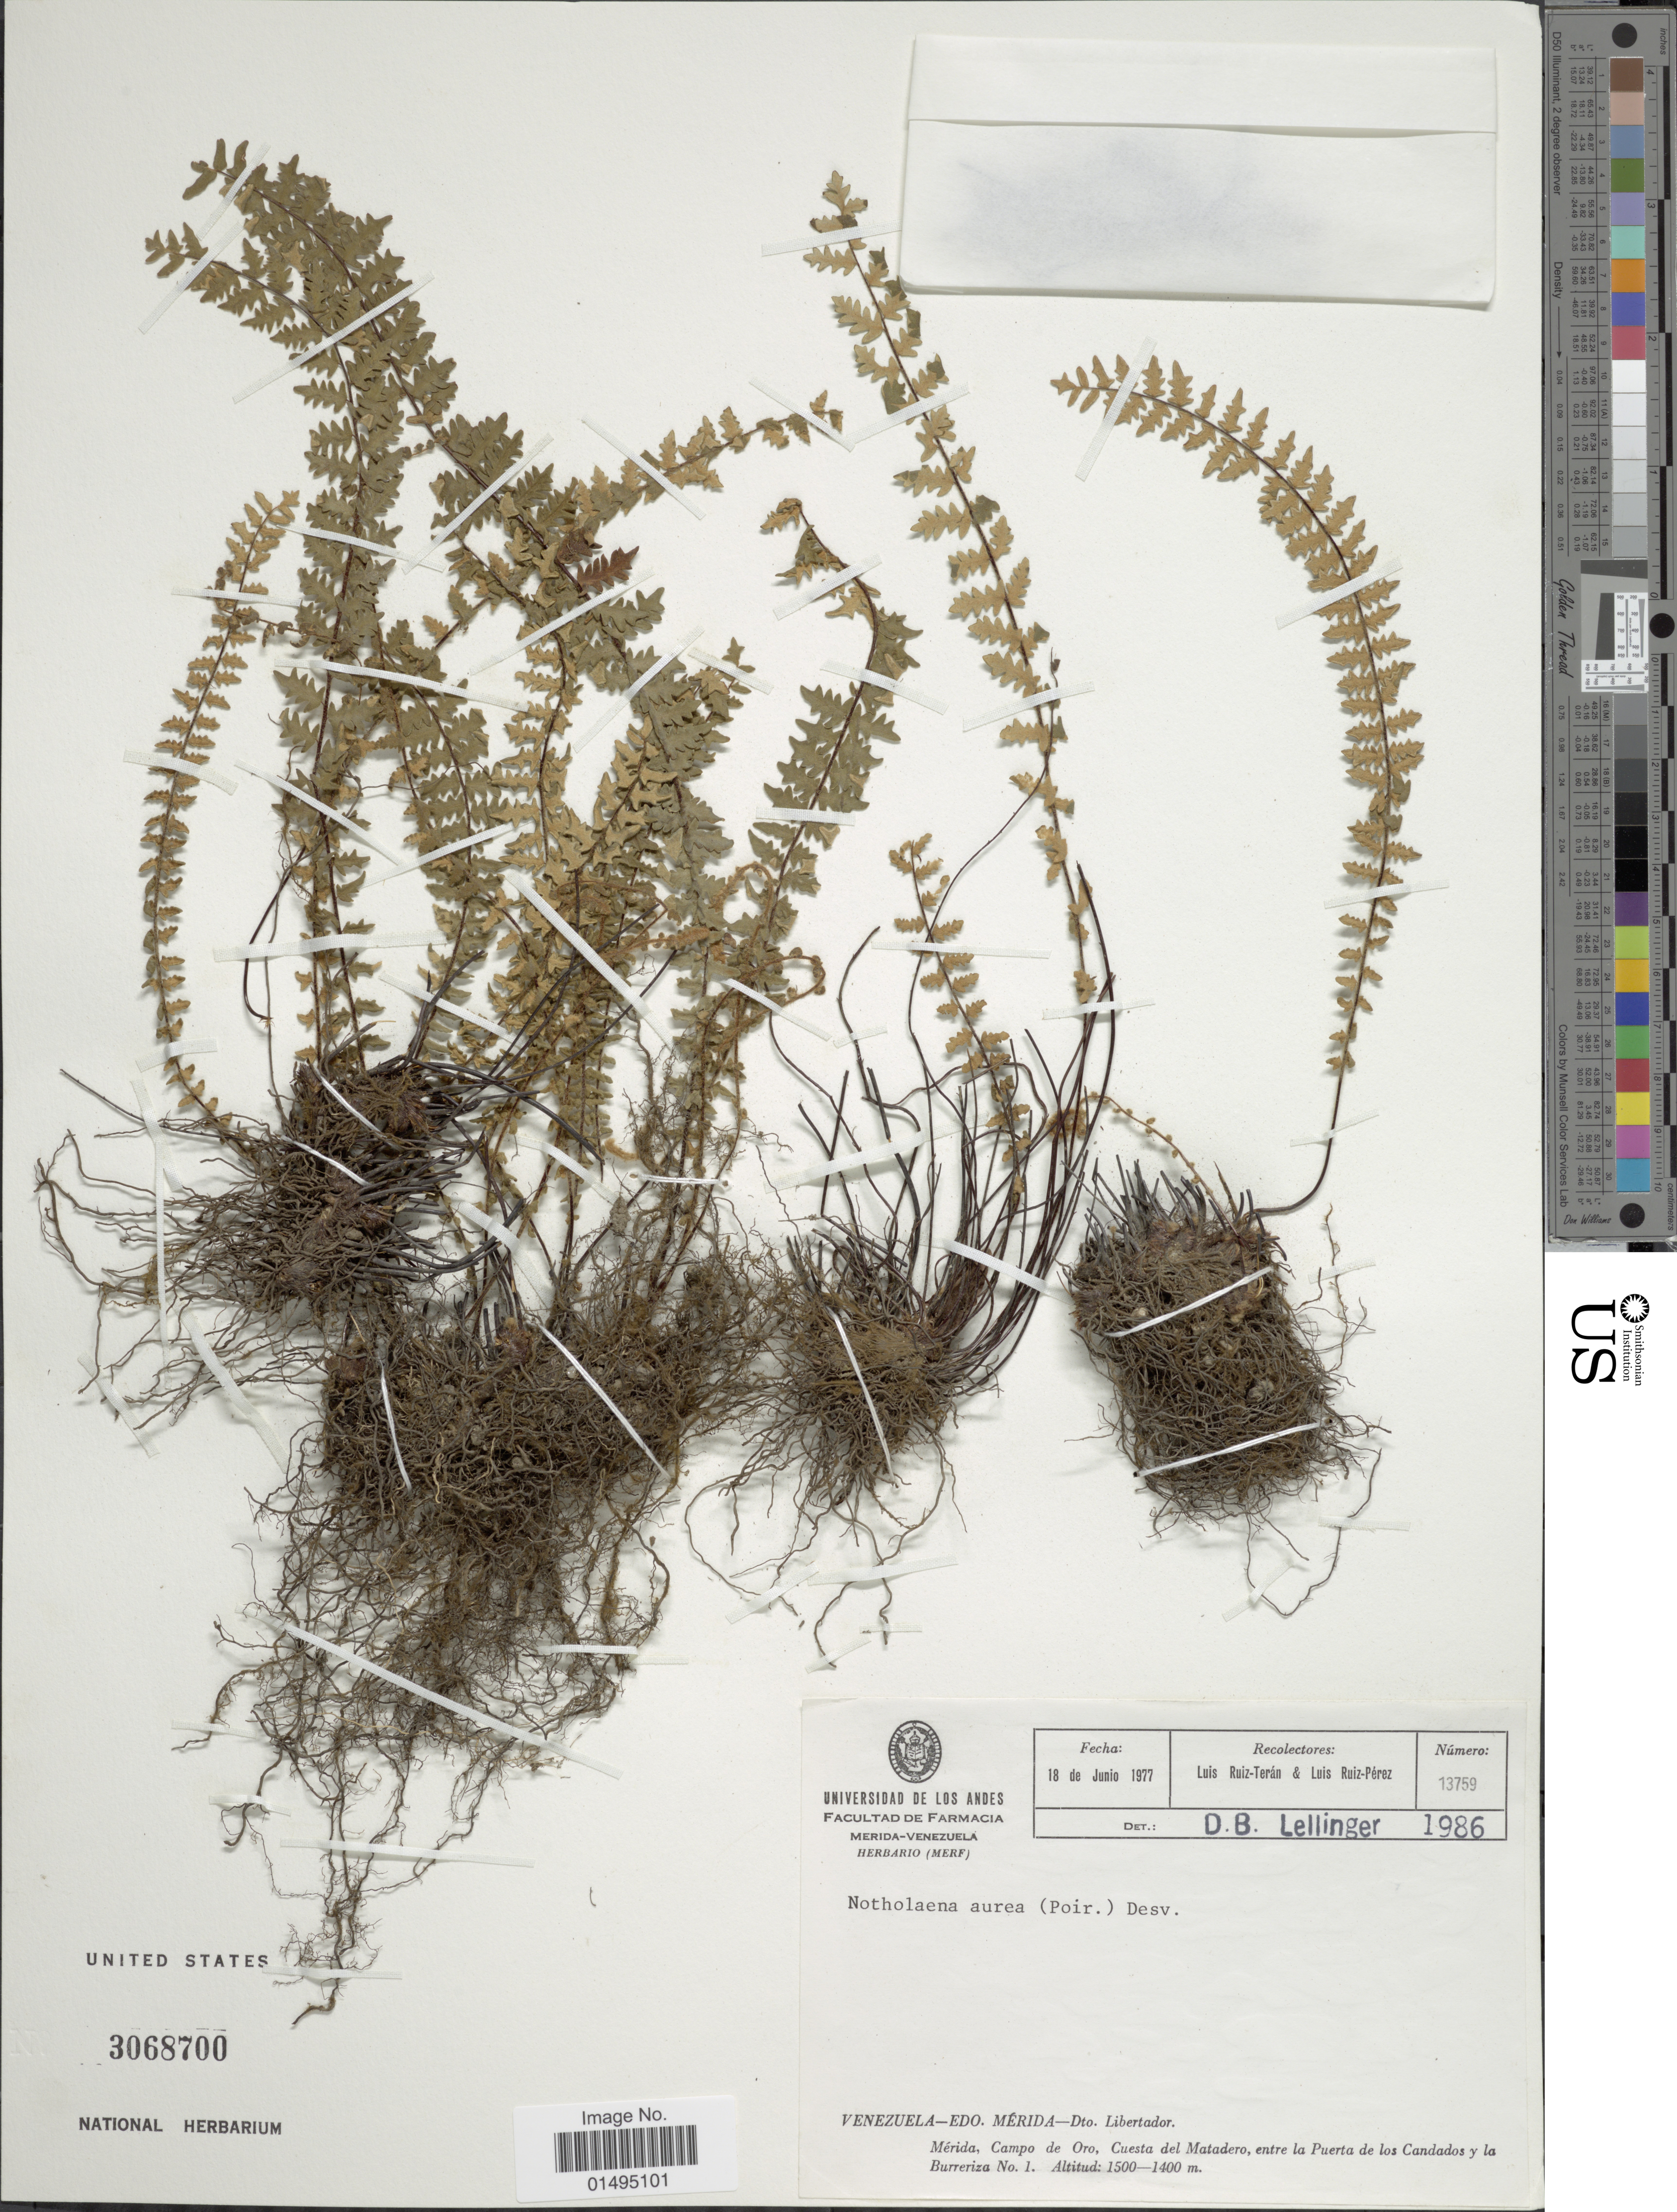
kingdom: Plantae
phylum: Tracheophyta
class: Polypodiopsida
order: Polypodiales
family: Pteridaceae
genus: Myriopteris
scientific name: Myriopteris aurea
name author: (Poir.) Grusz & Windham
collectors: L. E. Ruíz-Terán & L. Ruiz-Perez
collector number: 13759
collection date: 1977-06-18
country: Venezuela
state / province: Mérida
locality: Venezuela-Edo. Merida, Dto. Libertador, Merida, Campo de Oro, Cuesta del Matadero, entre la Puerta de los Candados y la Burreriza No.1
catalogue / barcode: US 3068700